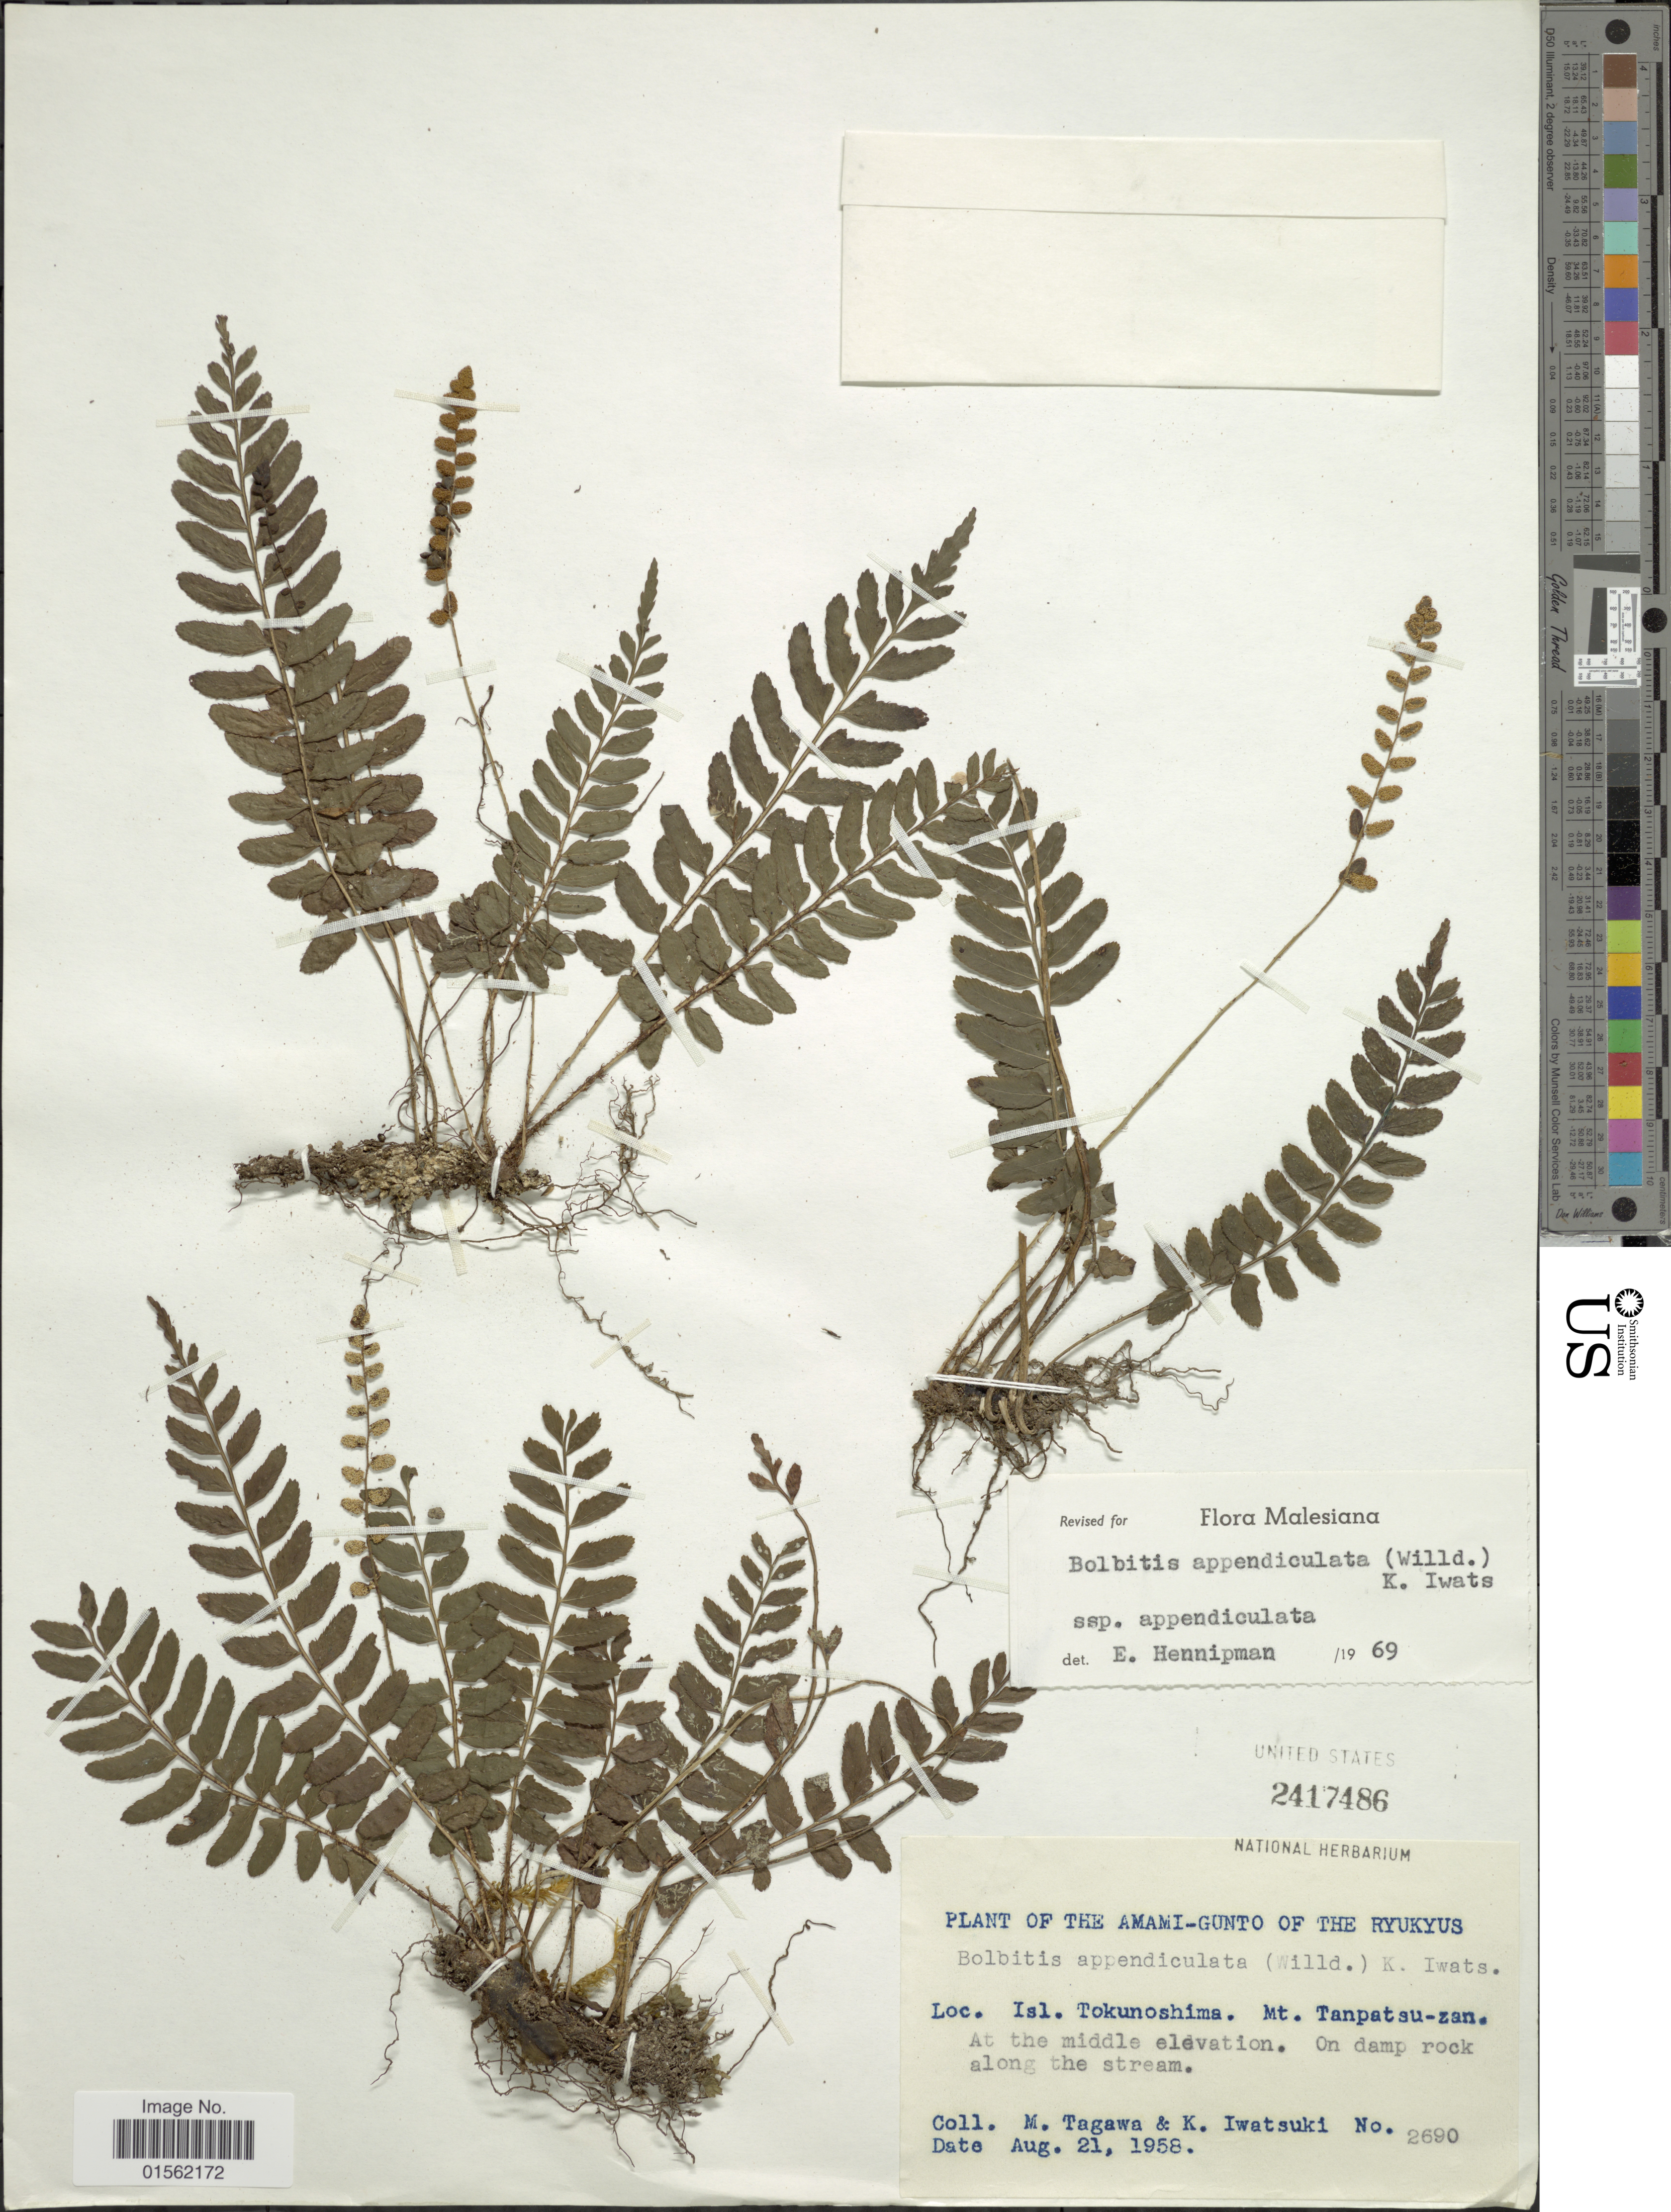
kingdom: Plantae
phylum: Tracheophyta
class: Polypodiopsida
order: Polypodiales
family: Dryopteridaceae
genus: Bolbitis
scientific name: Bolbitis appendiculata var. appendiculata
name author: (Willd.) K. Iwats.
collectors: M. Tagawa & K. Iwatsuki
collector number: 2690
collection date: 1958-08-21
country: Japan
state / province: Okinawa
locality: Amami-Gunt of the Ryukyus, Isl. Tokunoshima, Mt. Tanpatsu-zan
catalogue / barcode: US 2417486